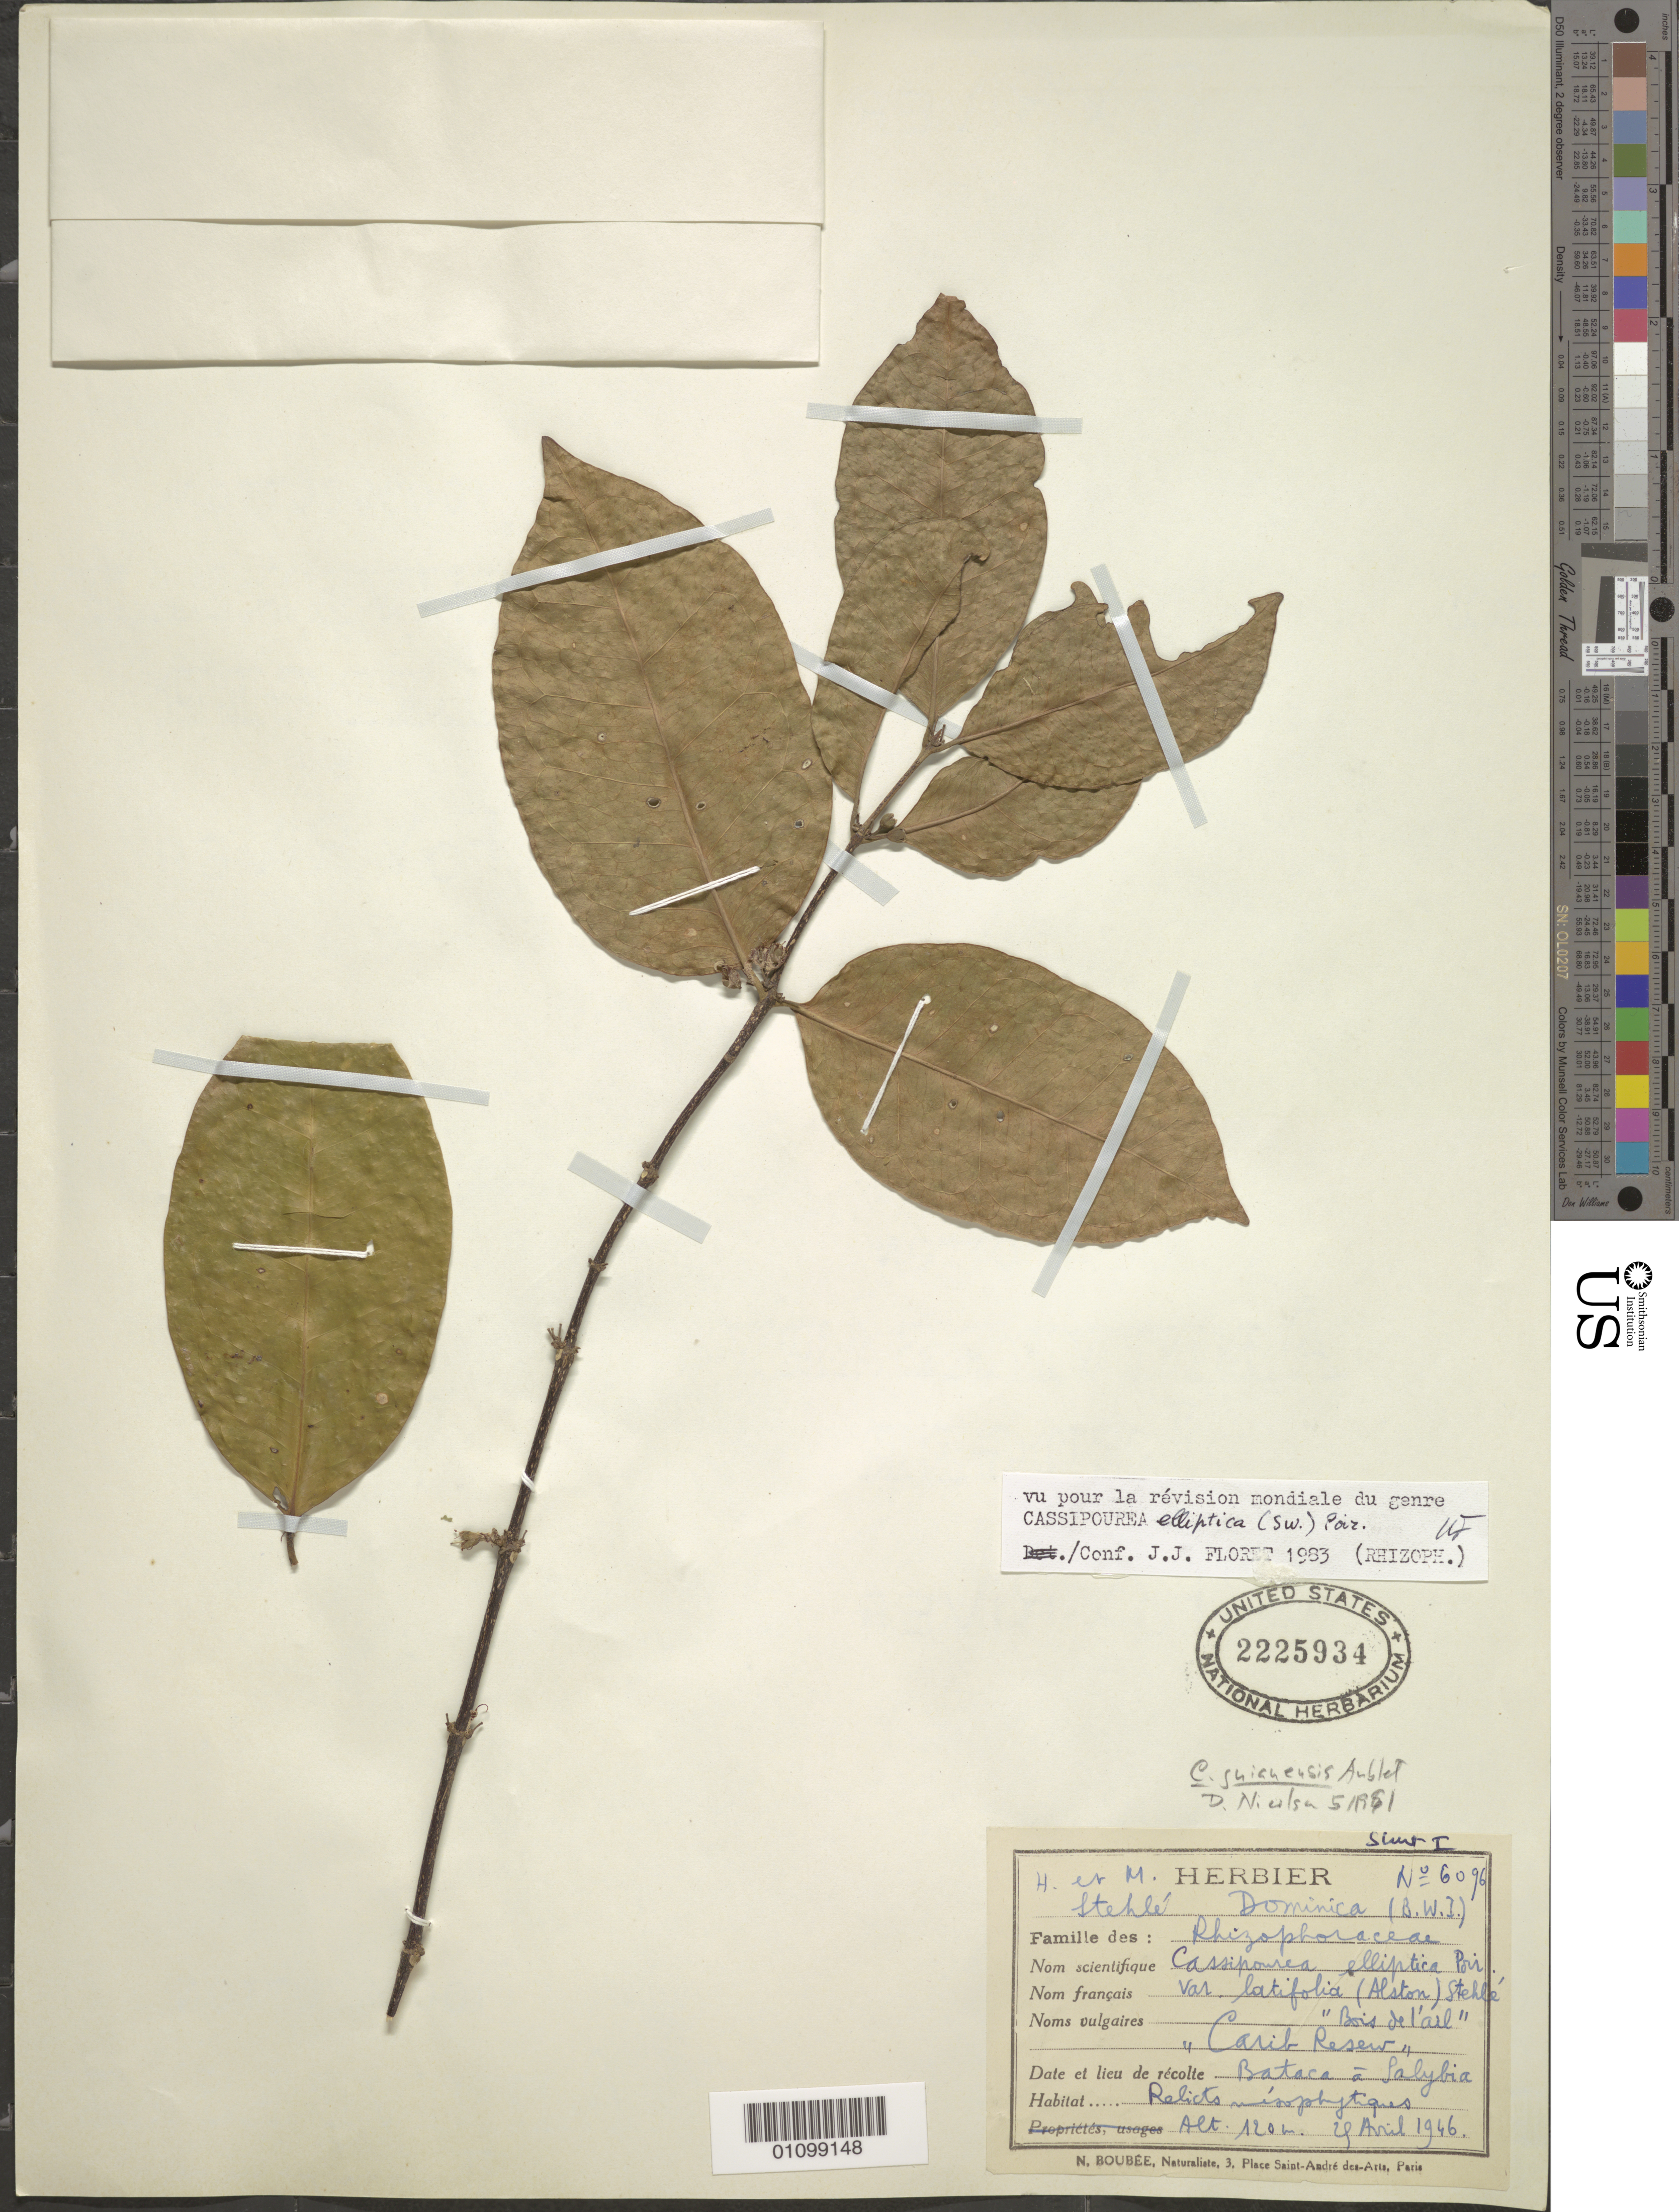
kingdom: Plantae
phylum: Tracheophyta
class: Magnoliopsida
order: Malpighiales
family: Rhizophoraceae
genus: Cassipourea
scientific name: Cassipourea guianensis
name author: Aubl.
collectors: H. Stehlé & M. Stehlé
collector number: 6096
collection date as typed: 20 Apr 1946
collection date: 1946-04-20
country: Dominica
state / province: St. David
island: Dominica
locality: Bataca a Palybia.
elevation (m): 120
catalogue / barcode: US 2225934